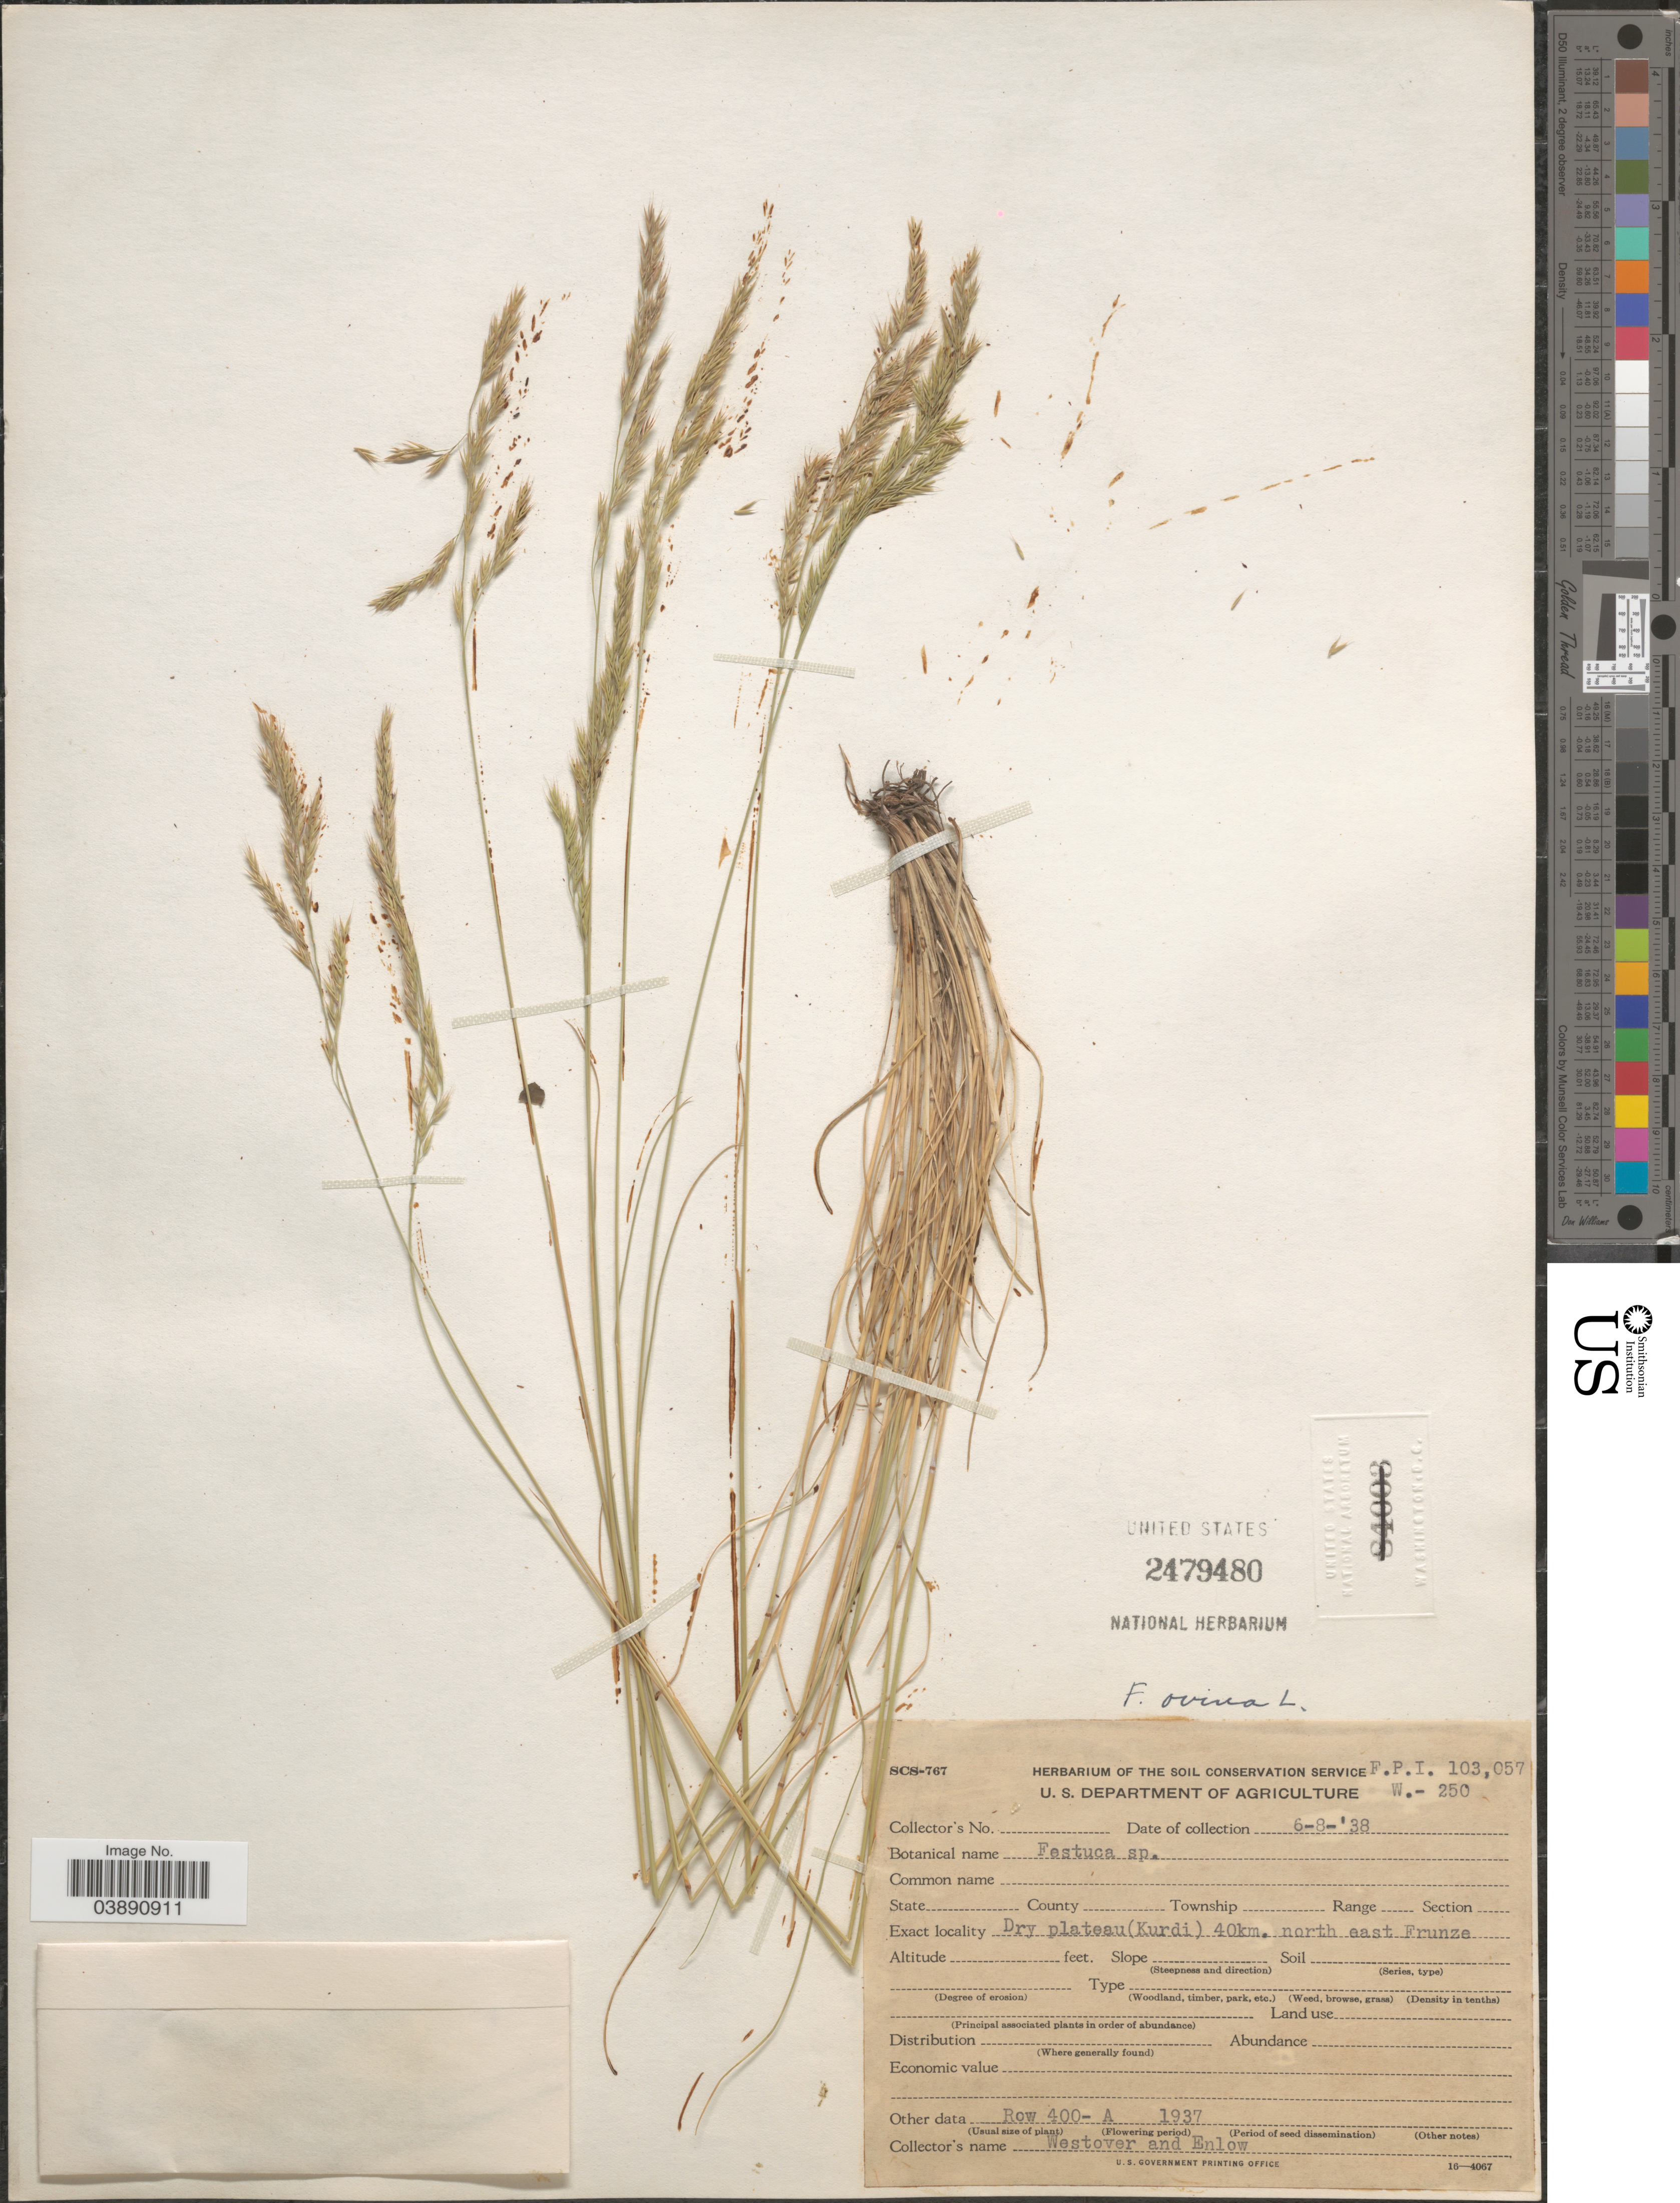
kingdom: Plantae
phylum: Tracheophyta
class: Liliopsida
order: Poales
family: Poaceae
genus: Festuca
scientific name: Festuca ovina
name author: L.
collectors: Westover & Enlow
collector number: F.P.I103057/W.-250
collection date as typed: Transcribed d/m/y: 6/8/38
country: Kyrgyzstan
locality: Dry plateau (Kurdi) 40km. north east Frunze.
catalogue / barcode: US 2479480